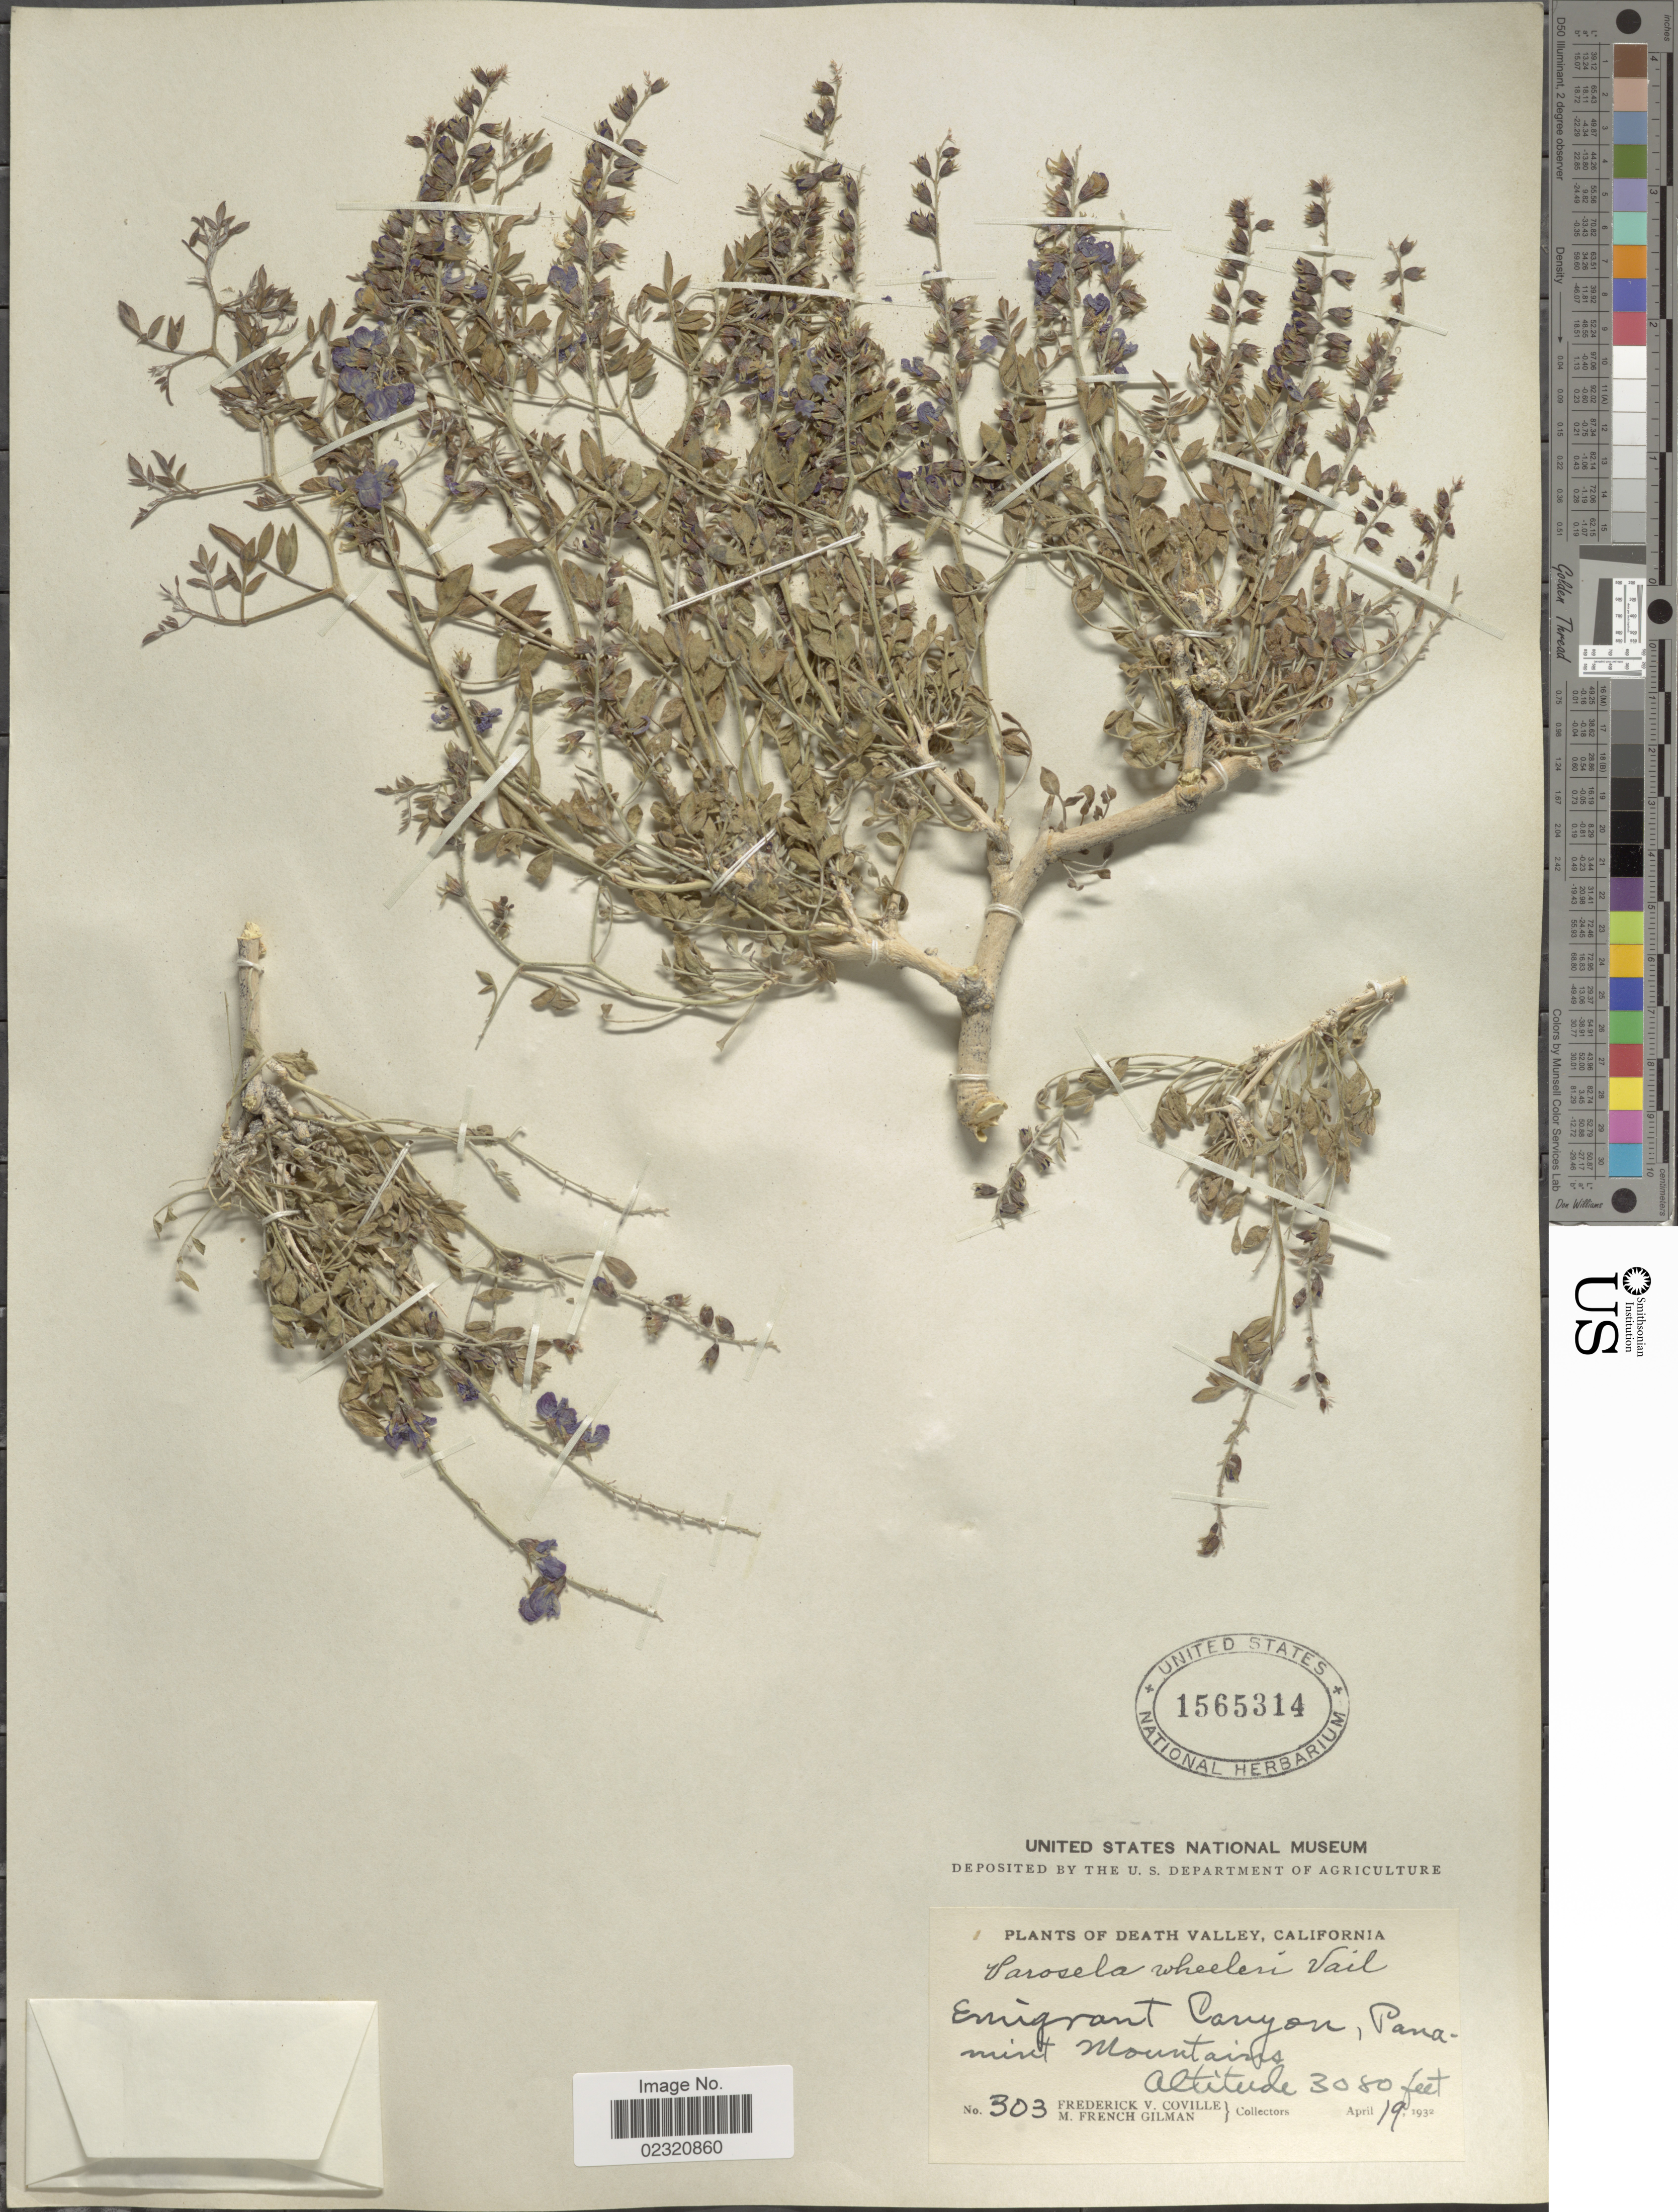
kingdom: Plantae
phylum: Tracheophyta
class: Magnoliopsida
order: Fabales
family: Fabaceae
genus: Psorothamnus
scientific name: Psorothamnus arborescens var. minutifolius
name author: (Parish) Barneby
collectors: F. V. Coville & M. F. Gilman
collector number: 303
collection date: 1932-04-19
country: United States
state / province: California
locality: Death Valley, Emigrant Canyon, Panamint Mountains.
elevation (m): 939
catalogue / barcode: US 1565314